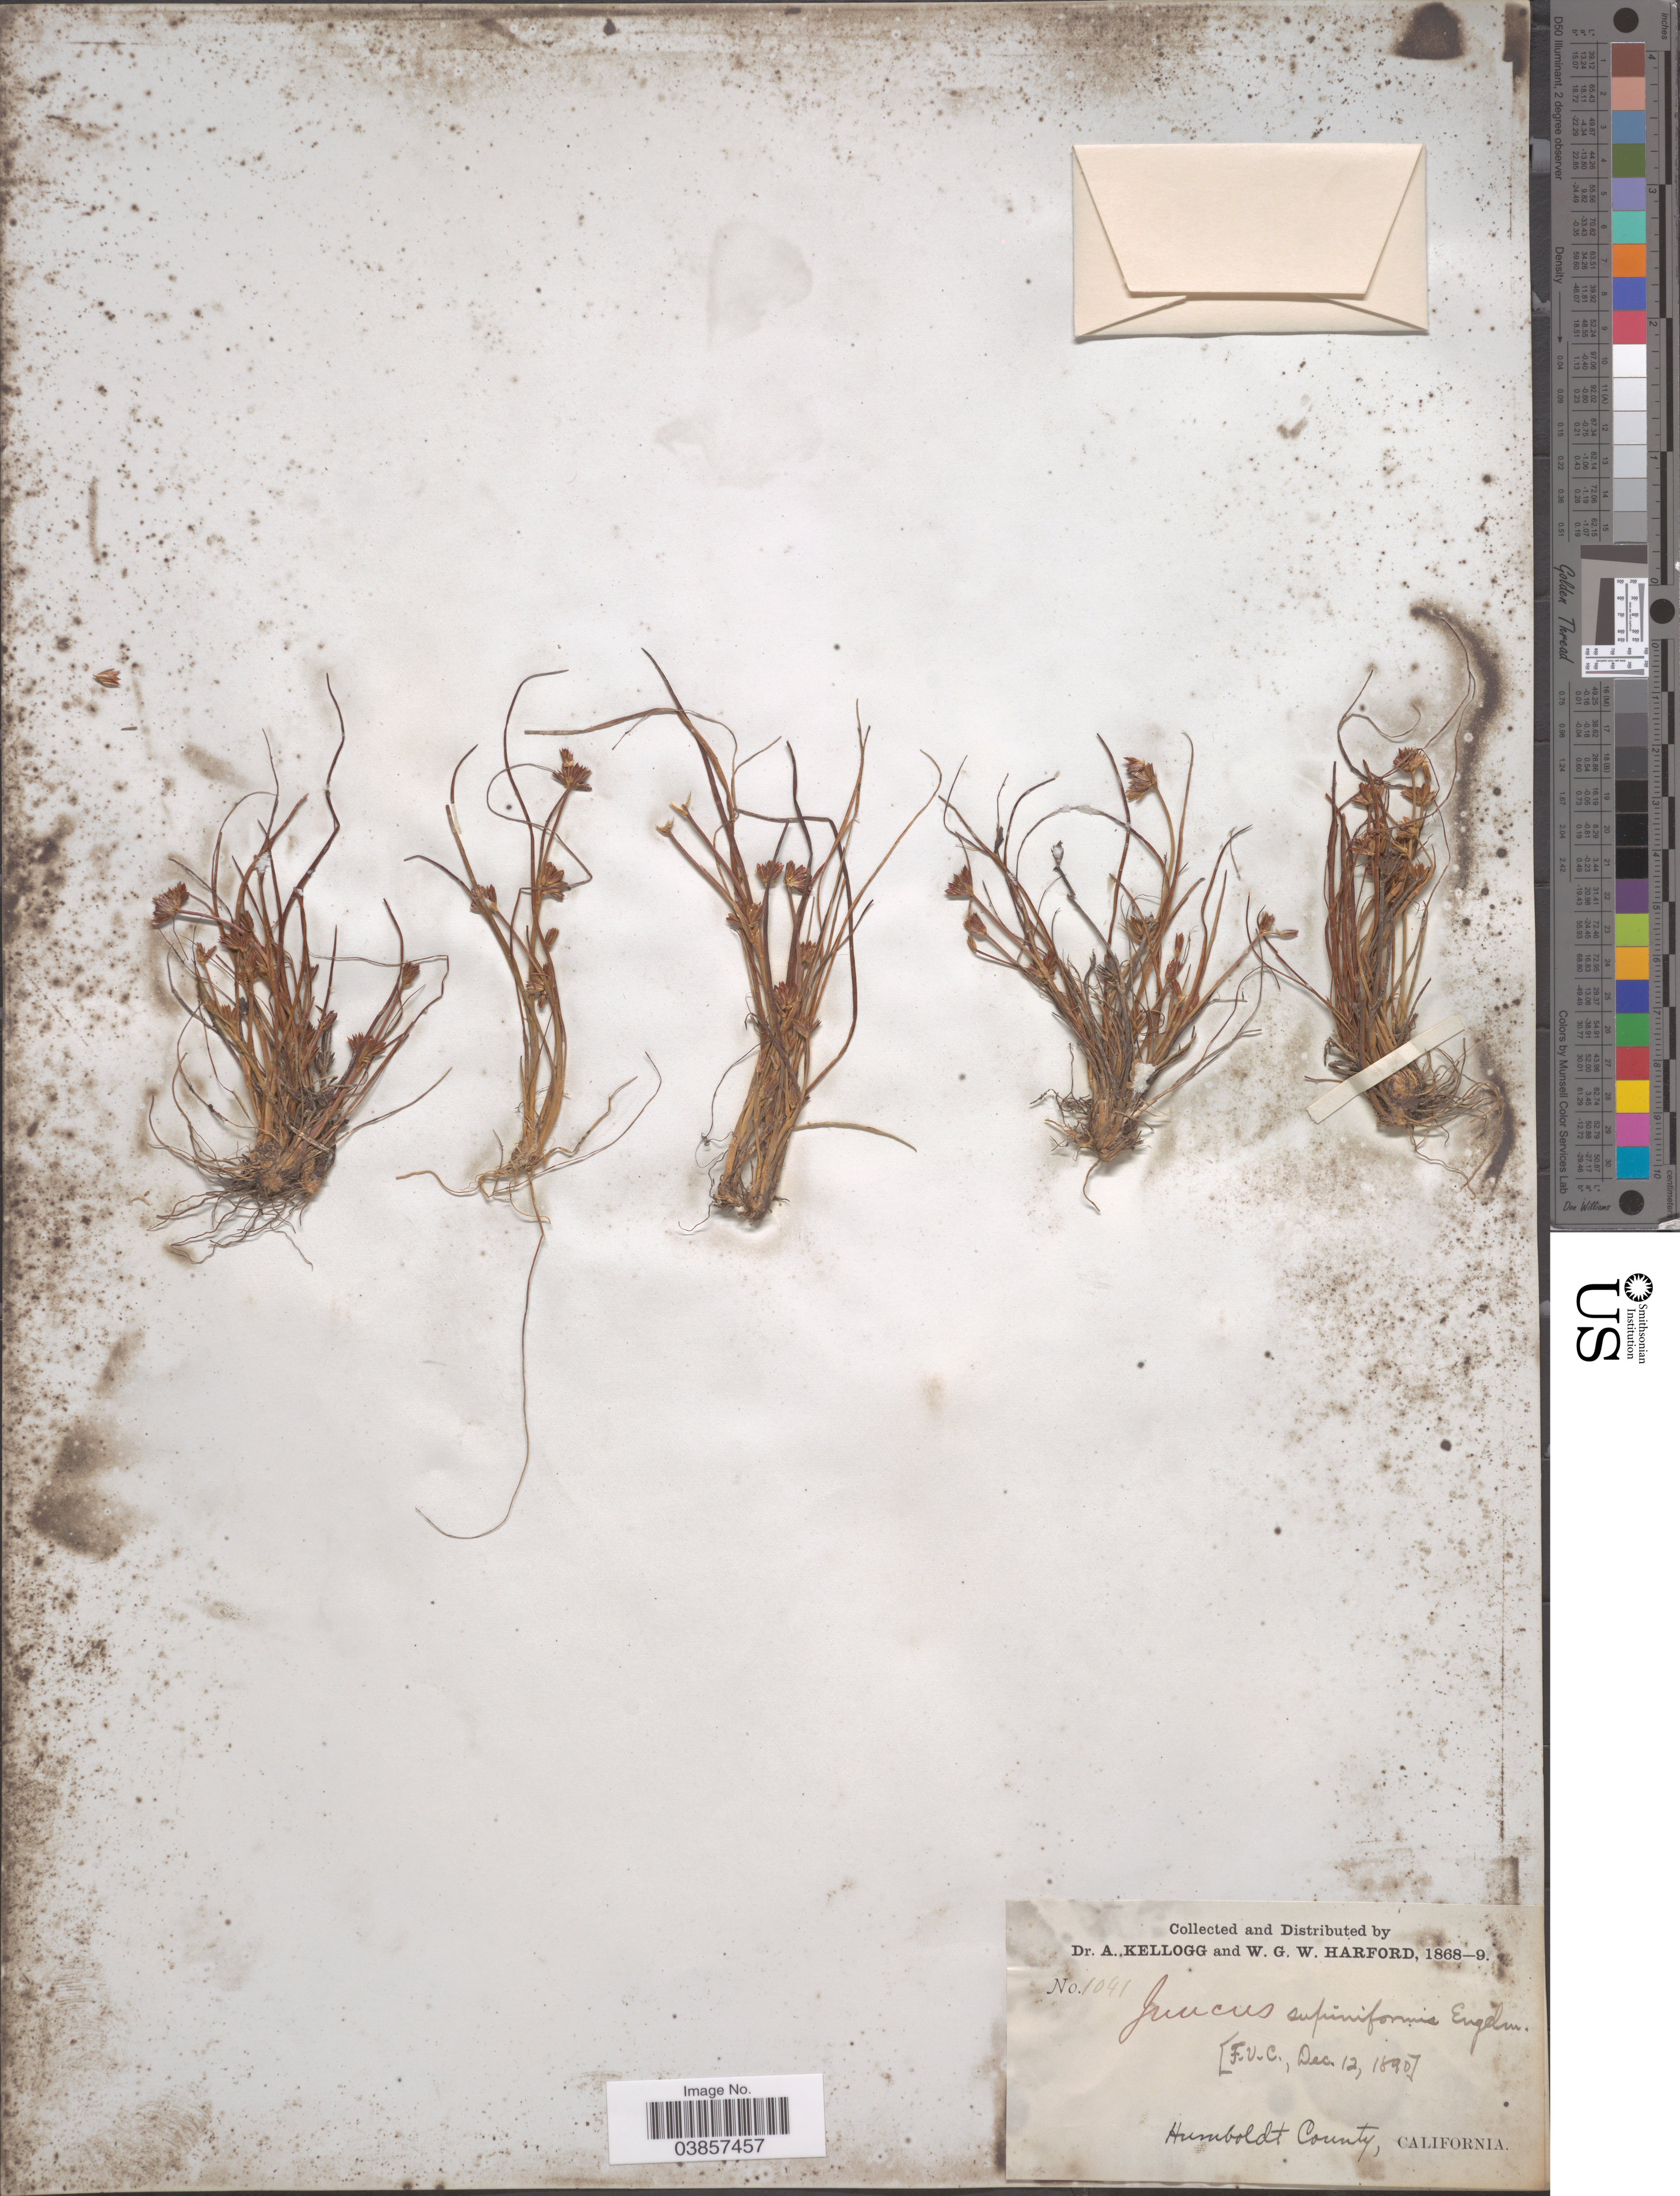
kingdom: Plantae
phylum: Tracheophyta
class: Liliopsida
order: Poales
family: Juncaceae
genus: Juncus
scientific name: Juncus supiniformis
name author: Engelm.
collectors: A. Kellogg & W. G. W. Harford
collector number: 1041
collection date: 1868/1869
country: United States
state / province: California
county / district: Humboldt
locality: Humboldt County.